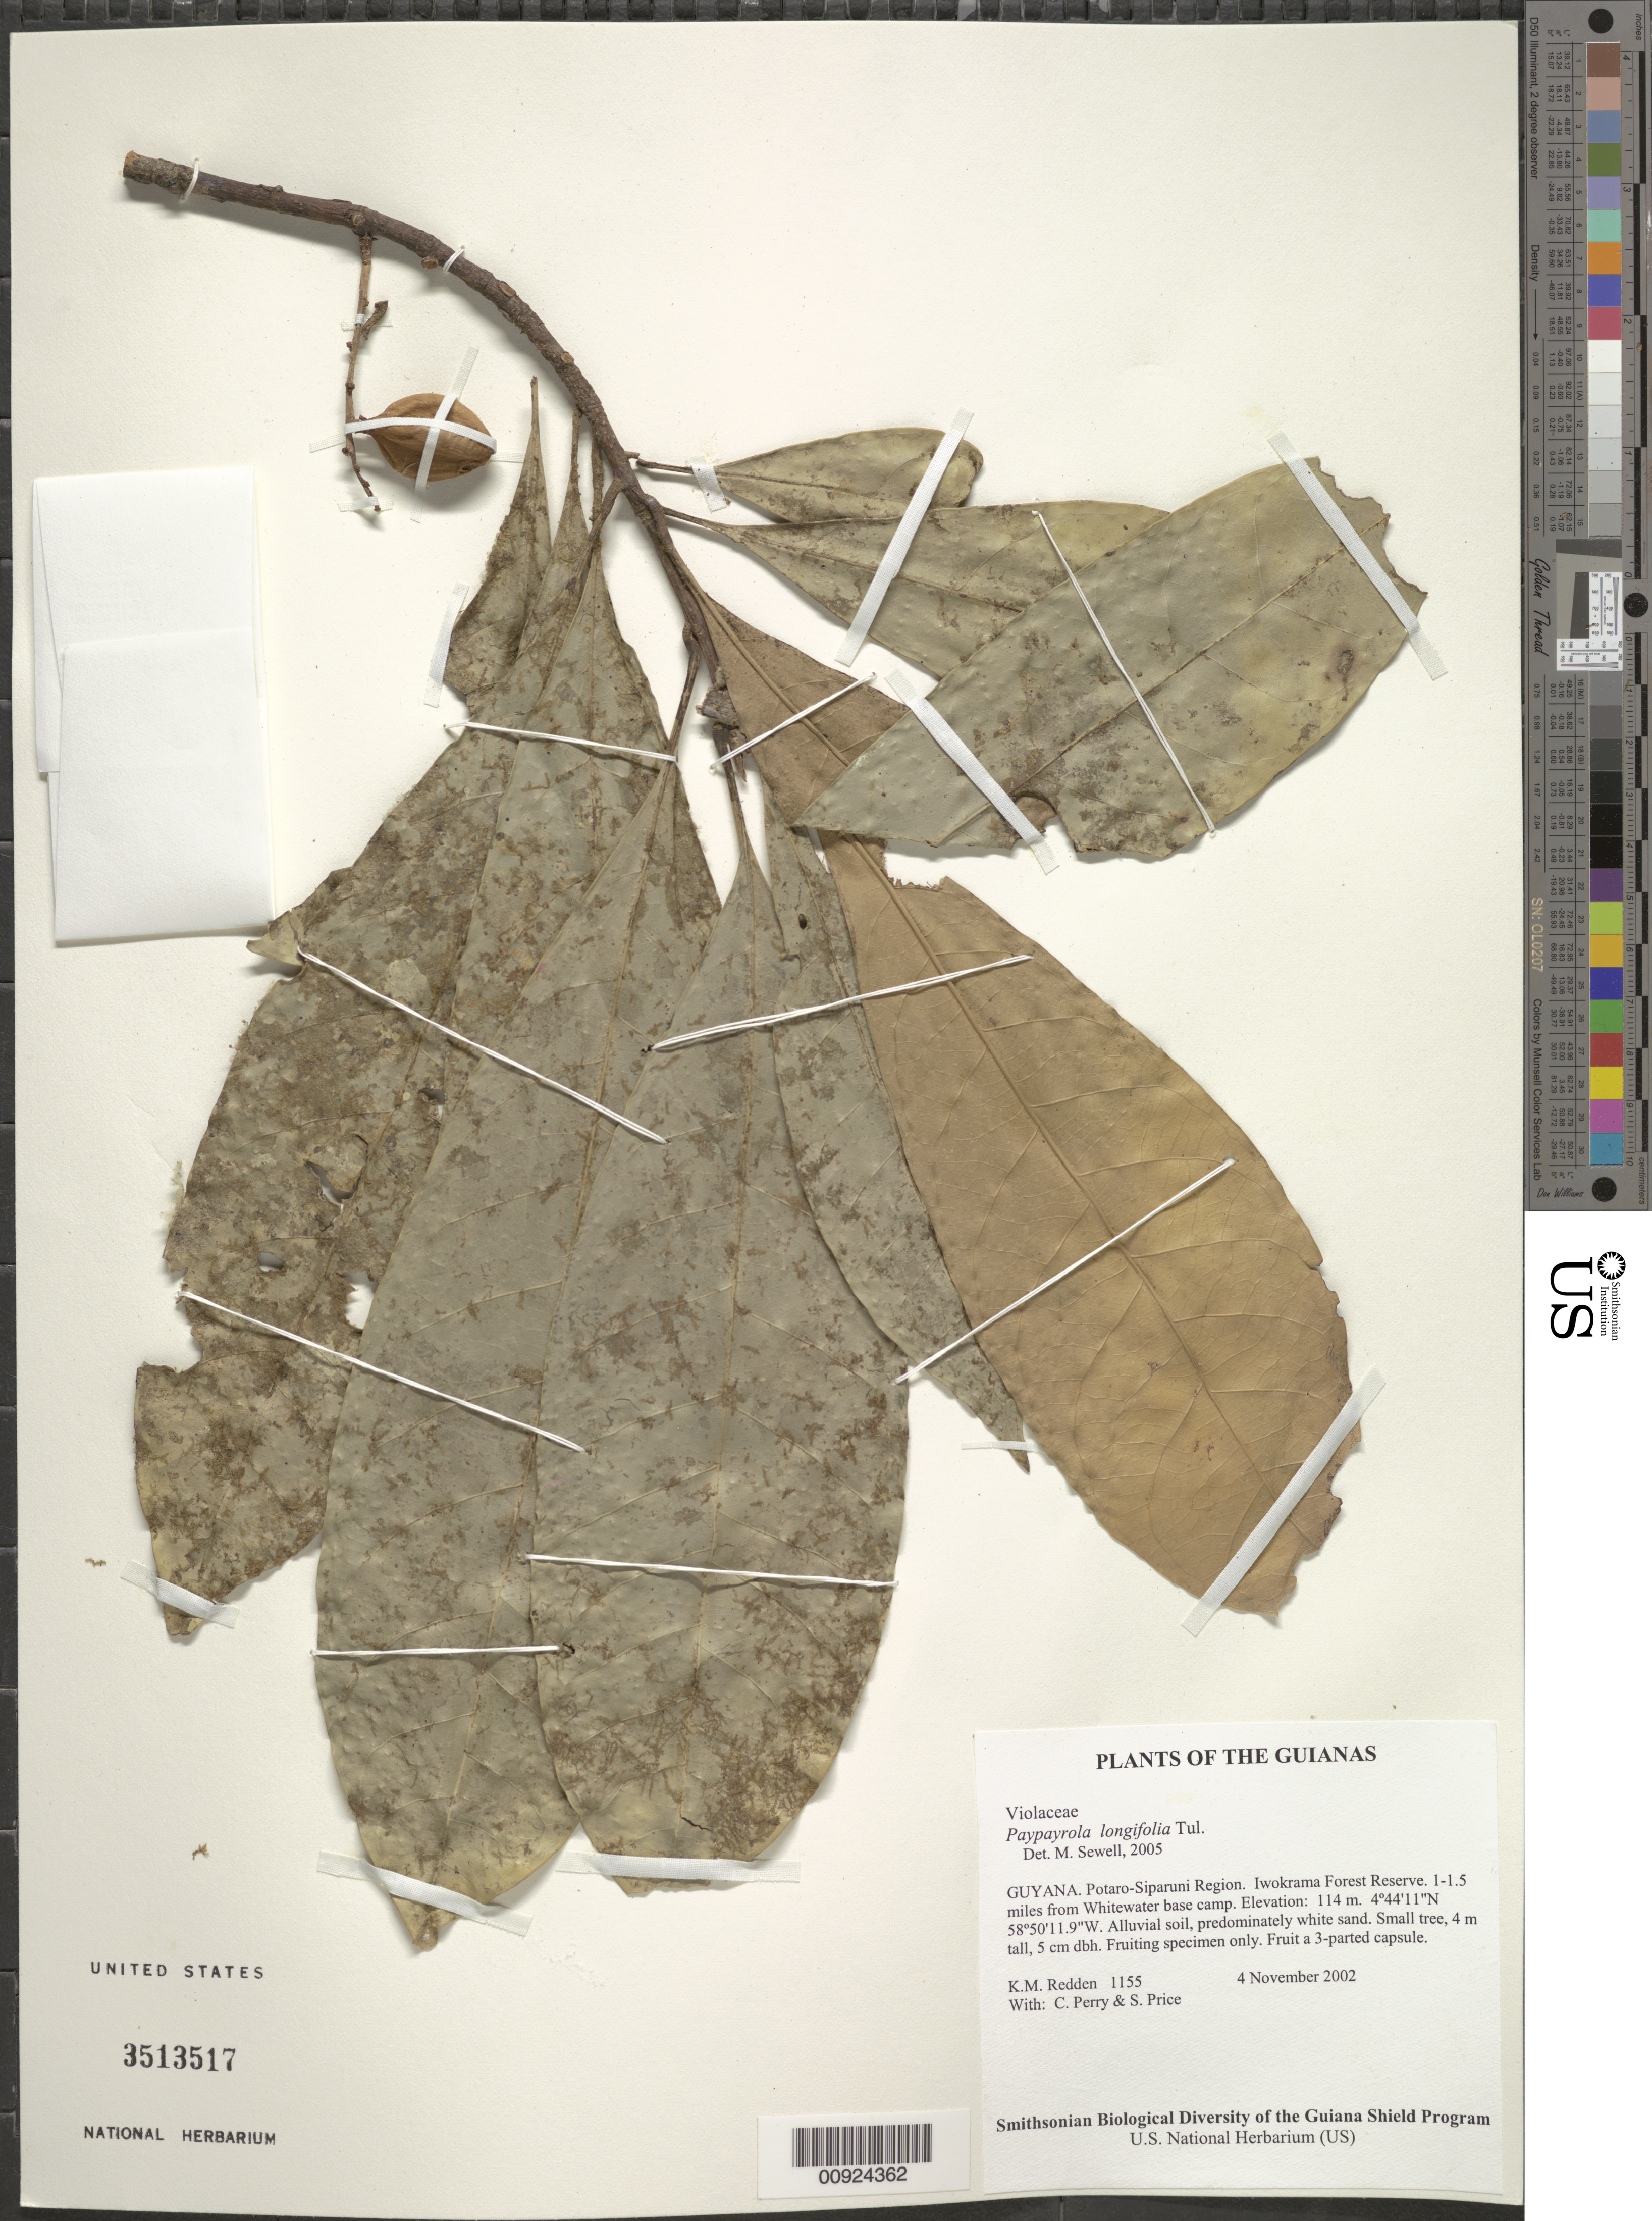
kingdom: Plantae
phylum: Tracheophyta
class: Magnoliopsida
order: Malpighiales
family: Violaceae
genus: Paypayrola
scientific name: Paypayrola longifolia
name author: Tul.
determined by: Sewell, M.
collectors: K. M. Redden, C. Perry & S. Price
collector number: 1155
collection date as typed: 4 November 2002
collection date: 2002-11-04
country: Guyana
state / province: Potaro-Siparuni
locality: Iwokrama Forest Reserve. 1-1.5 miles from Whitewater base camp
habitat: Alluvial soil, predominately white sand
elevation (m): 114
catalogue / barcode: US 3513517